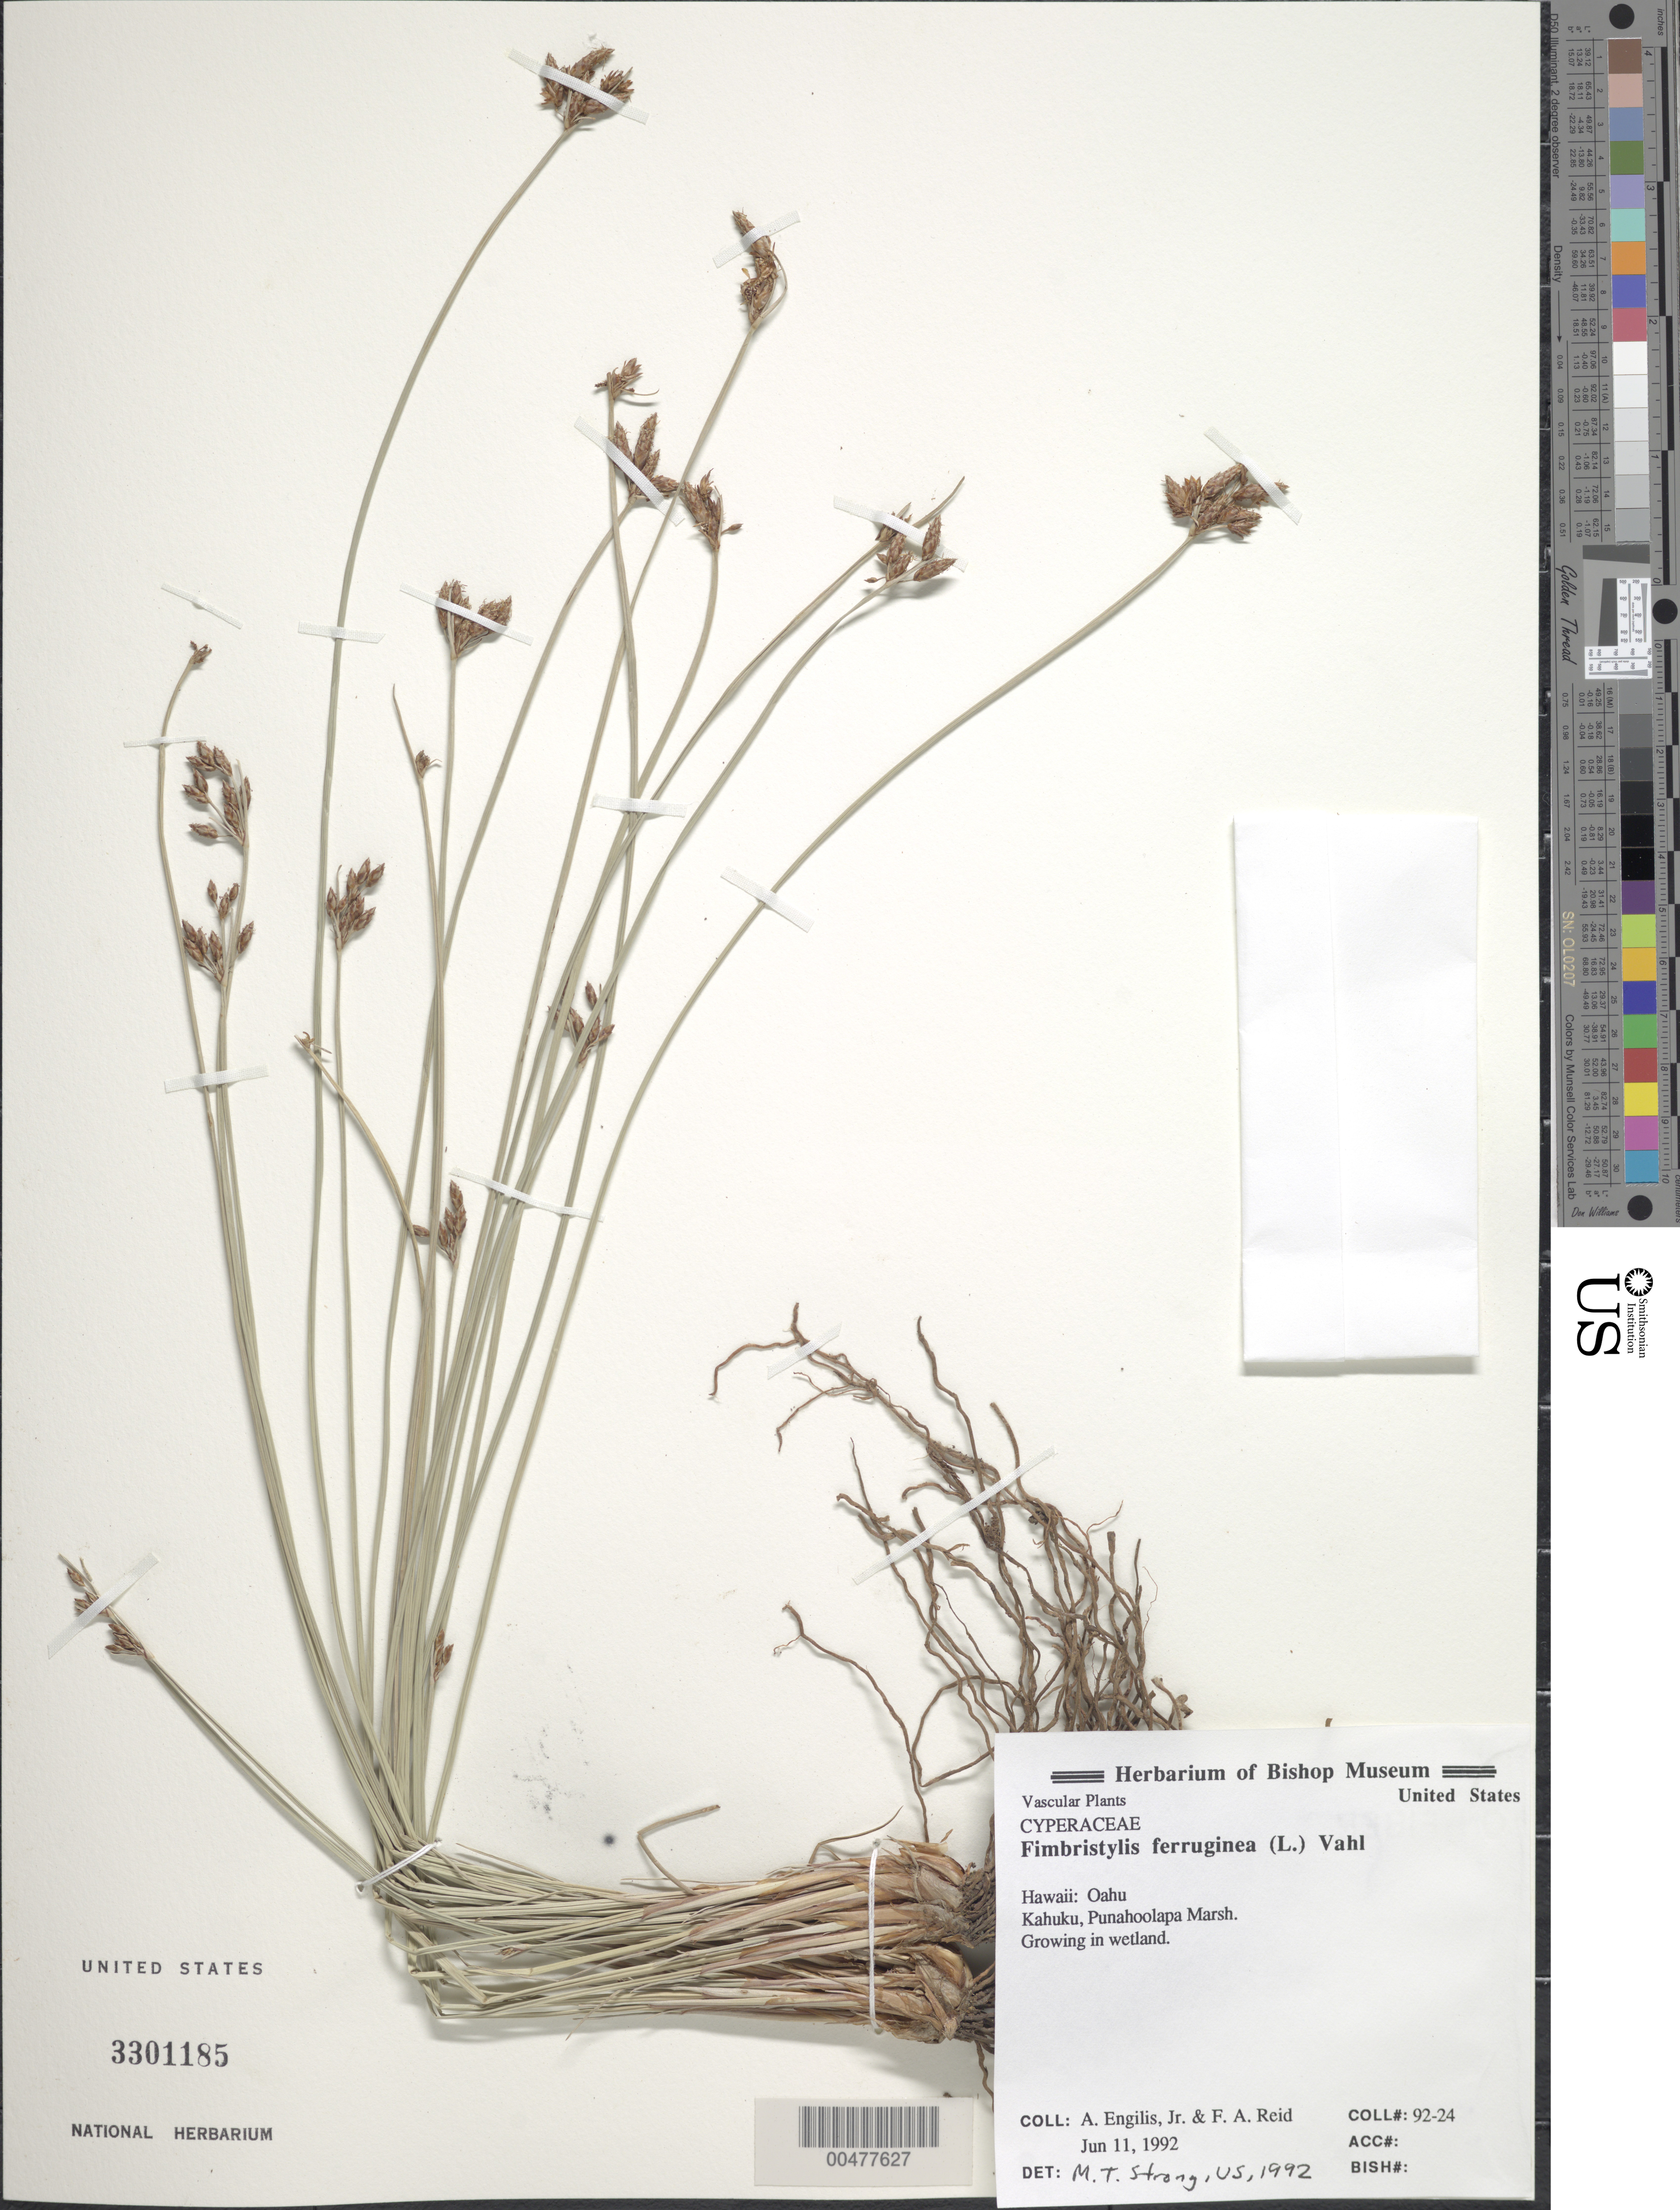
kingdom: Plantae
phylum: Tracheophyta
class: Liliopsida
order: Poales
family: Cyperaceae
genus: Fimbristylis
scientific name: Fimbristylis ferruginea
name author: (L.) Vahl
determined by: Strong, M. T., (US), Smithsonian Institution - National Museum of Natural History (UNITED STATES)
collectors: A. Engilis Jr. & F. Reid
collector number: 92-24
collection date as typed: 11 Jun 1992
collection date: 1992-06-11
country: United States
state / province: Hawaii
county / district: Honolulu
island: Oahu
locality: Kahuku, Punahoolapa Marsh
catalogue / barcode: US 3301185